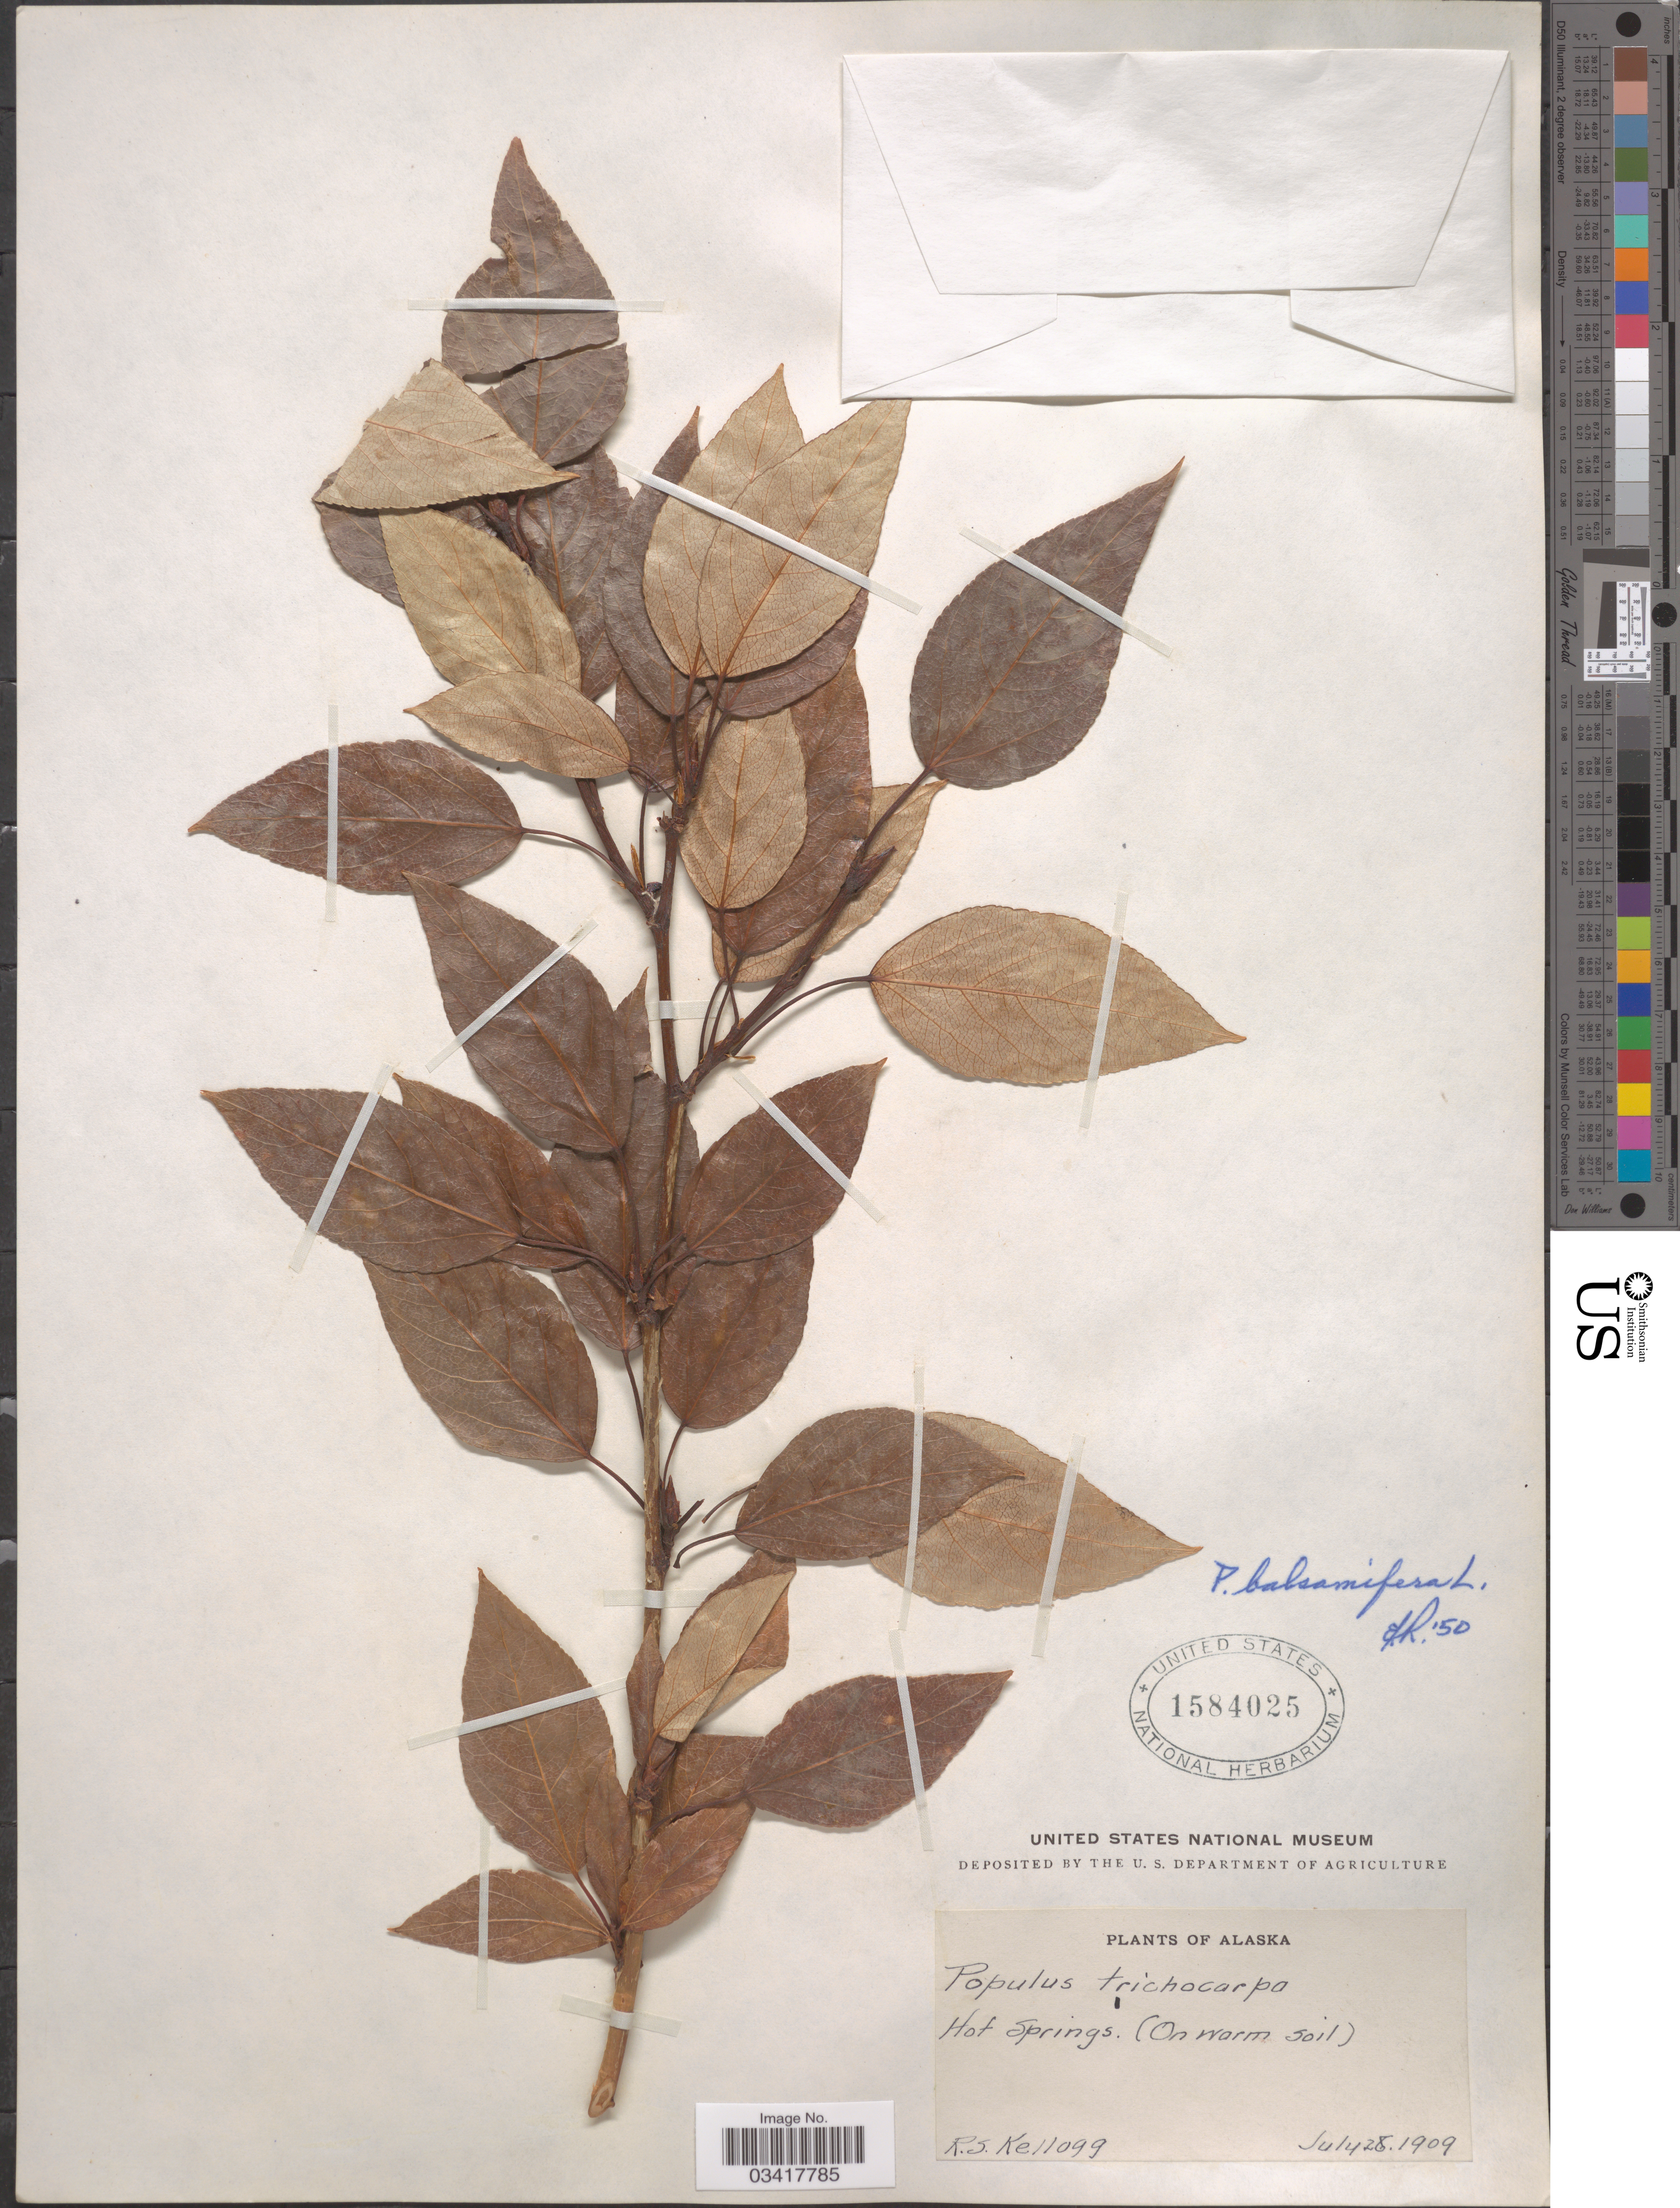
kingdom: Plantae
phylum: Tracheophyta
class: Magnoliopsida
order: Malpighiales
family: Salicaceae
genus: Populus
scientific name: Populus balsamifera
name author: L.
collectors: R. Kellogg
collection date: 1909-07-28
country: United States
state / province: Alaska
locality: Hot Springs. (On warm soil).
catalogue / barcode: US 1584025